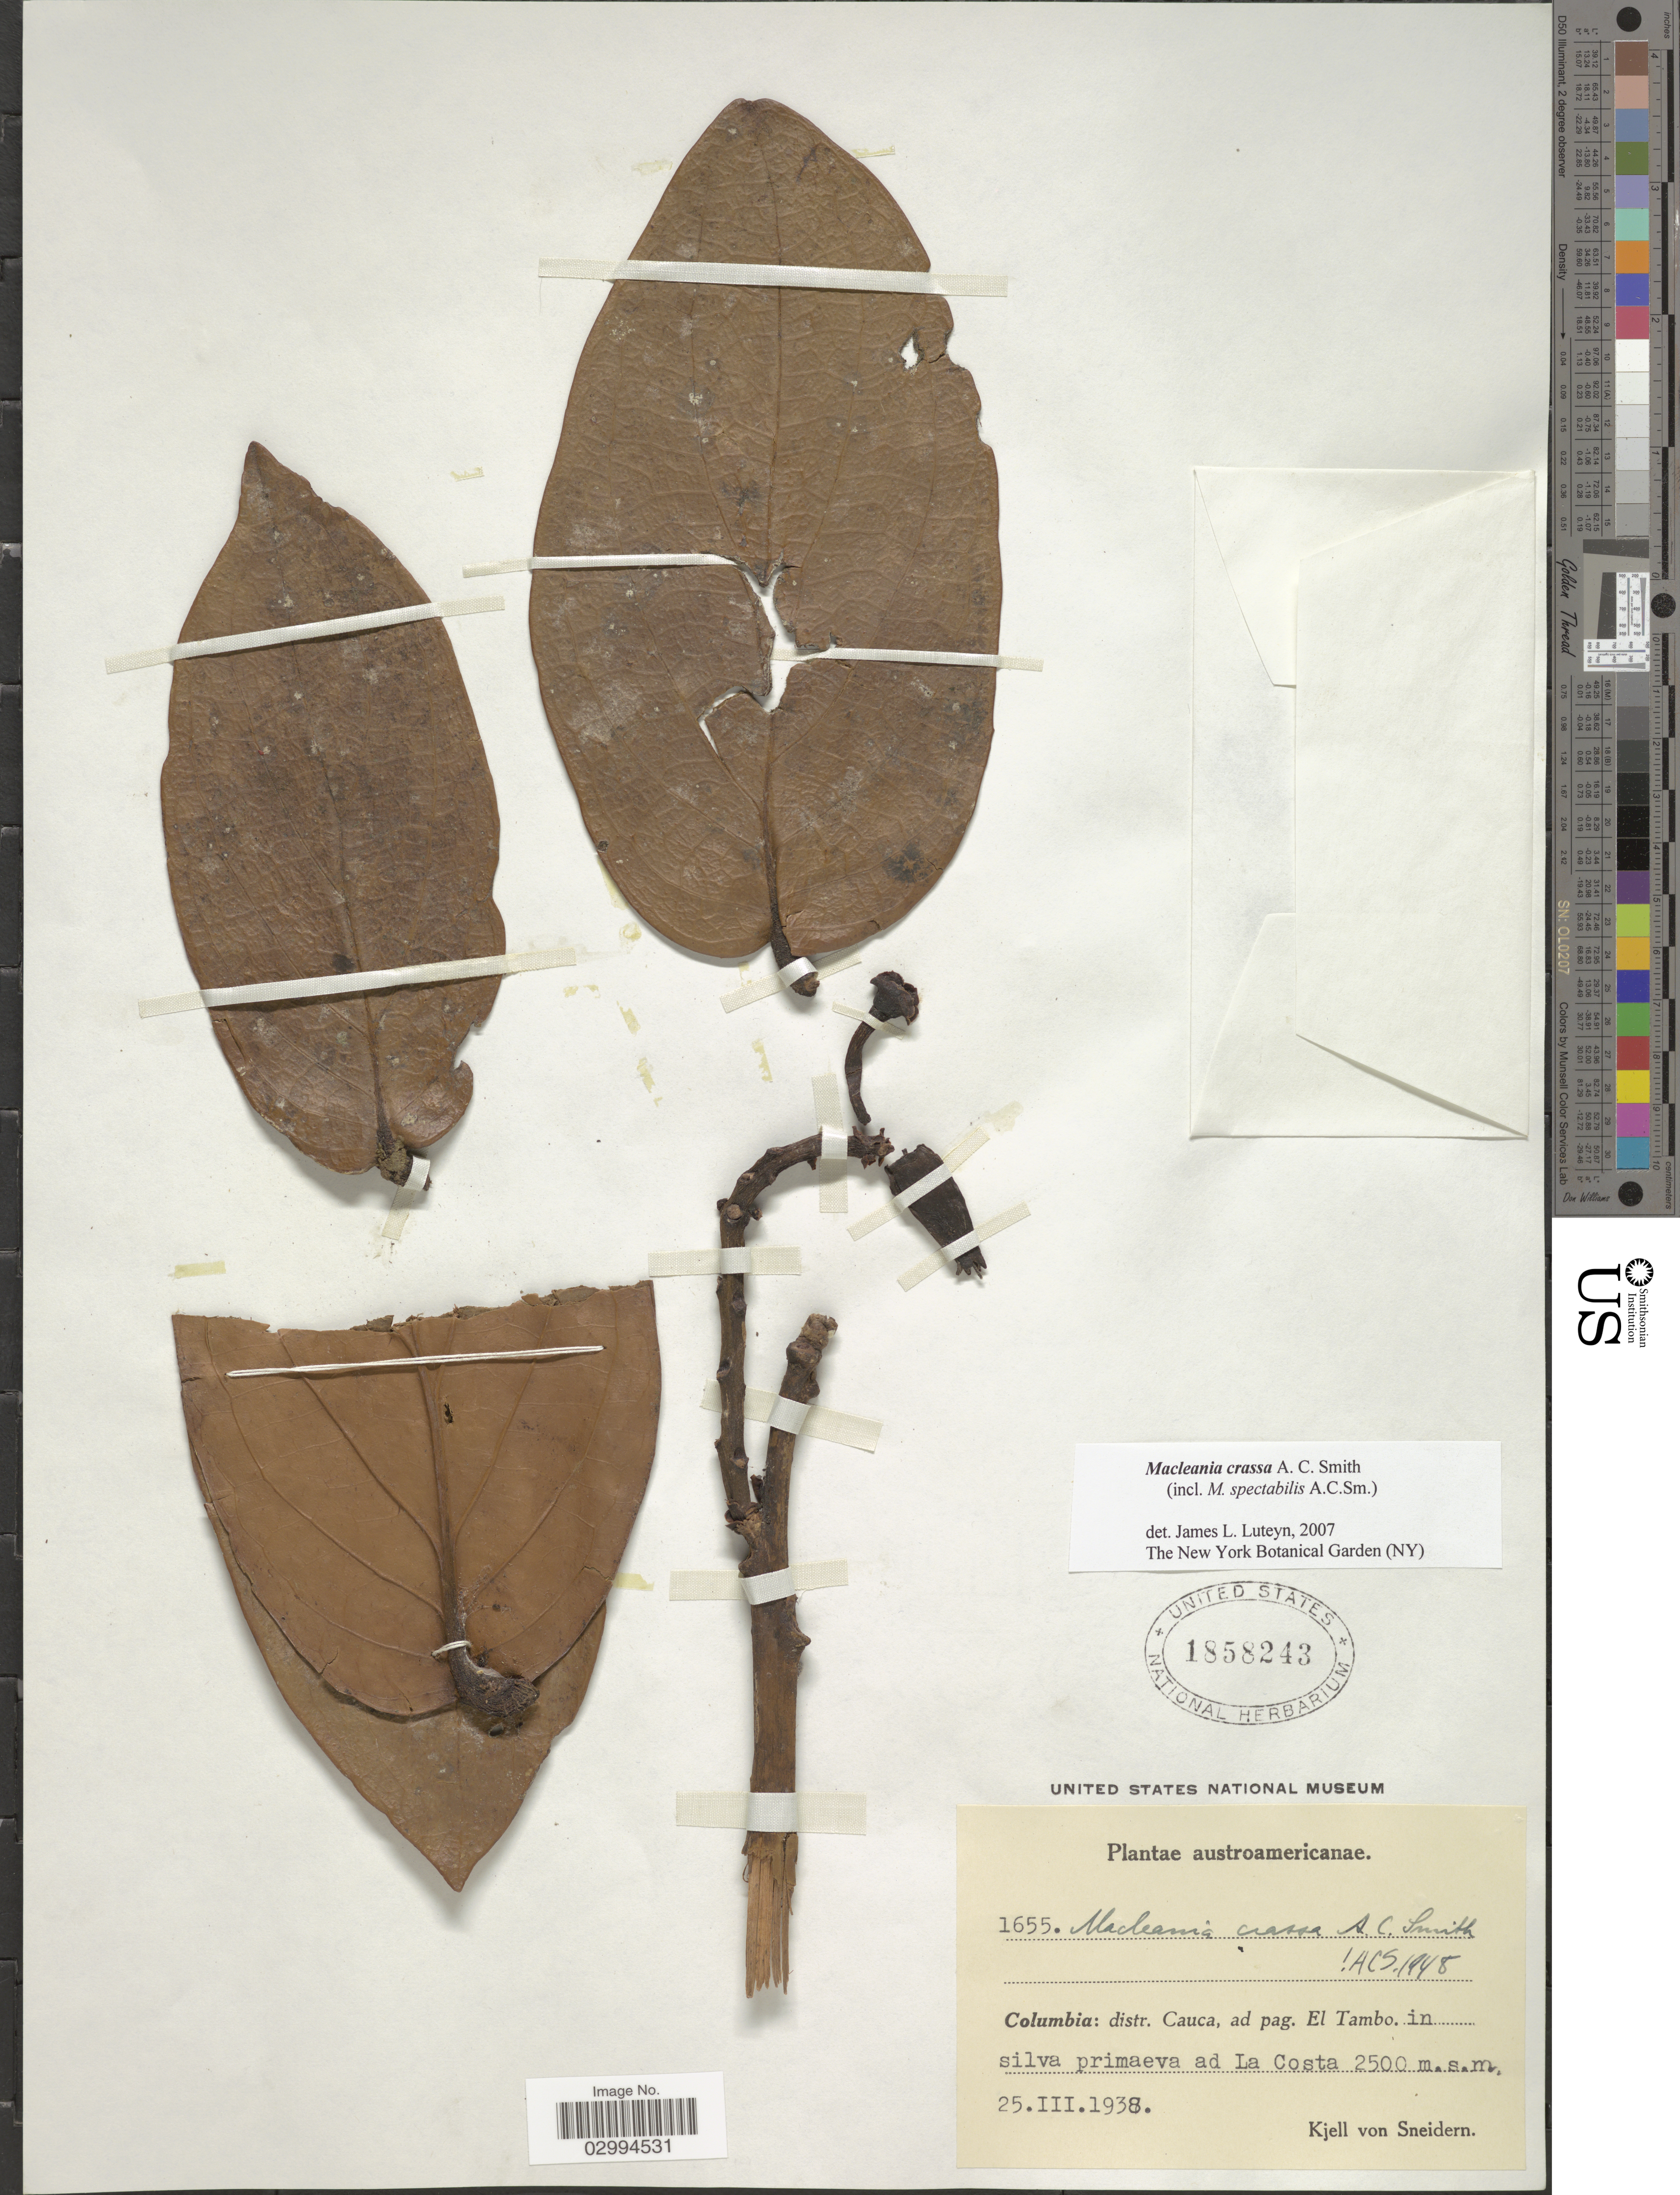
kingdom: Plantae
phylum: Tracheophyta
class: Magnoliopsida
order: Ericales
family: Ericaceae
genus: Macleania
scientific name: Macleania crassa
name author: A.C. Sm.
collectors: K. von Sneidern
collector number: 1655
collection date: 1938-03-25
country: Colombia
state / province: Cauca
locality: Distr. Cauca, ad pag. El Tambo. in silva primaeva ad La Costa.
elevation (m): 2500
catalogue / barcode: US 1858243